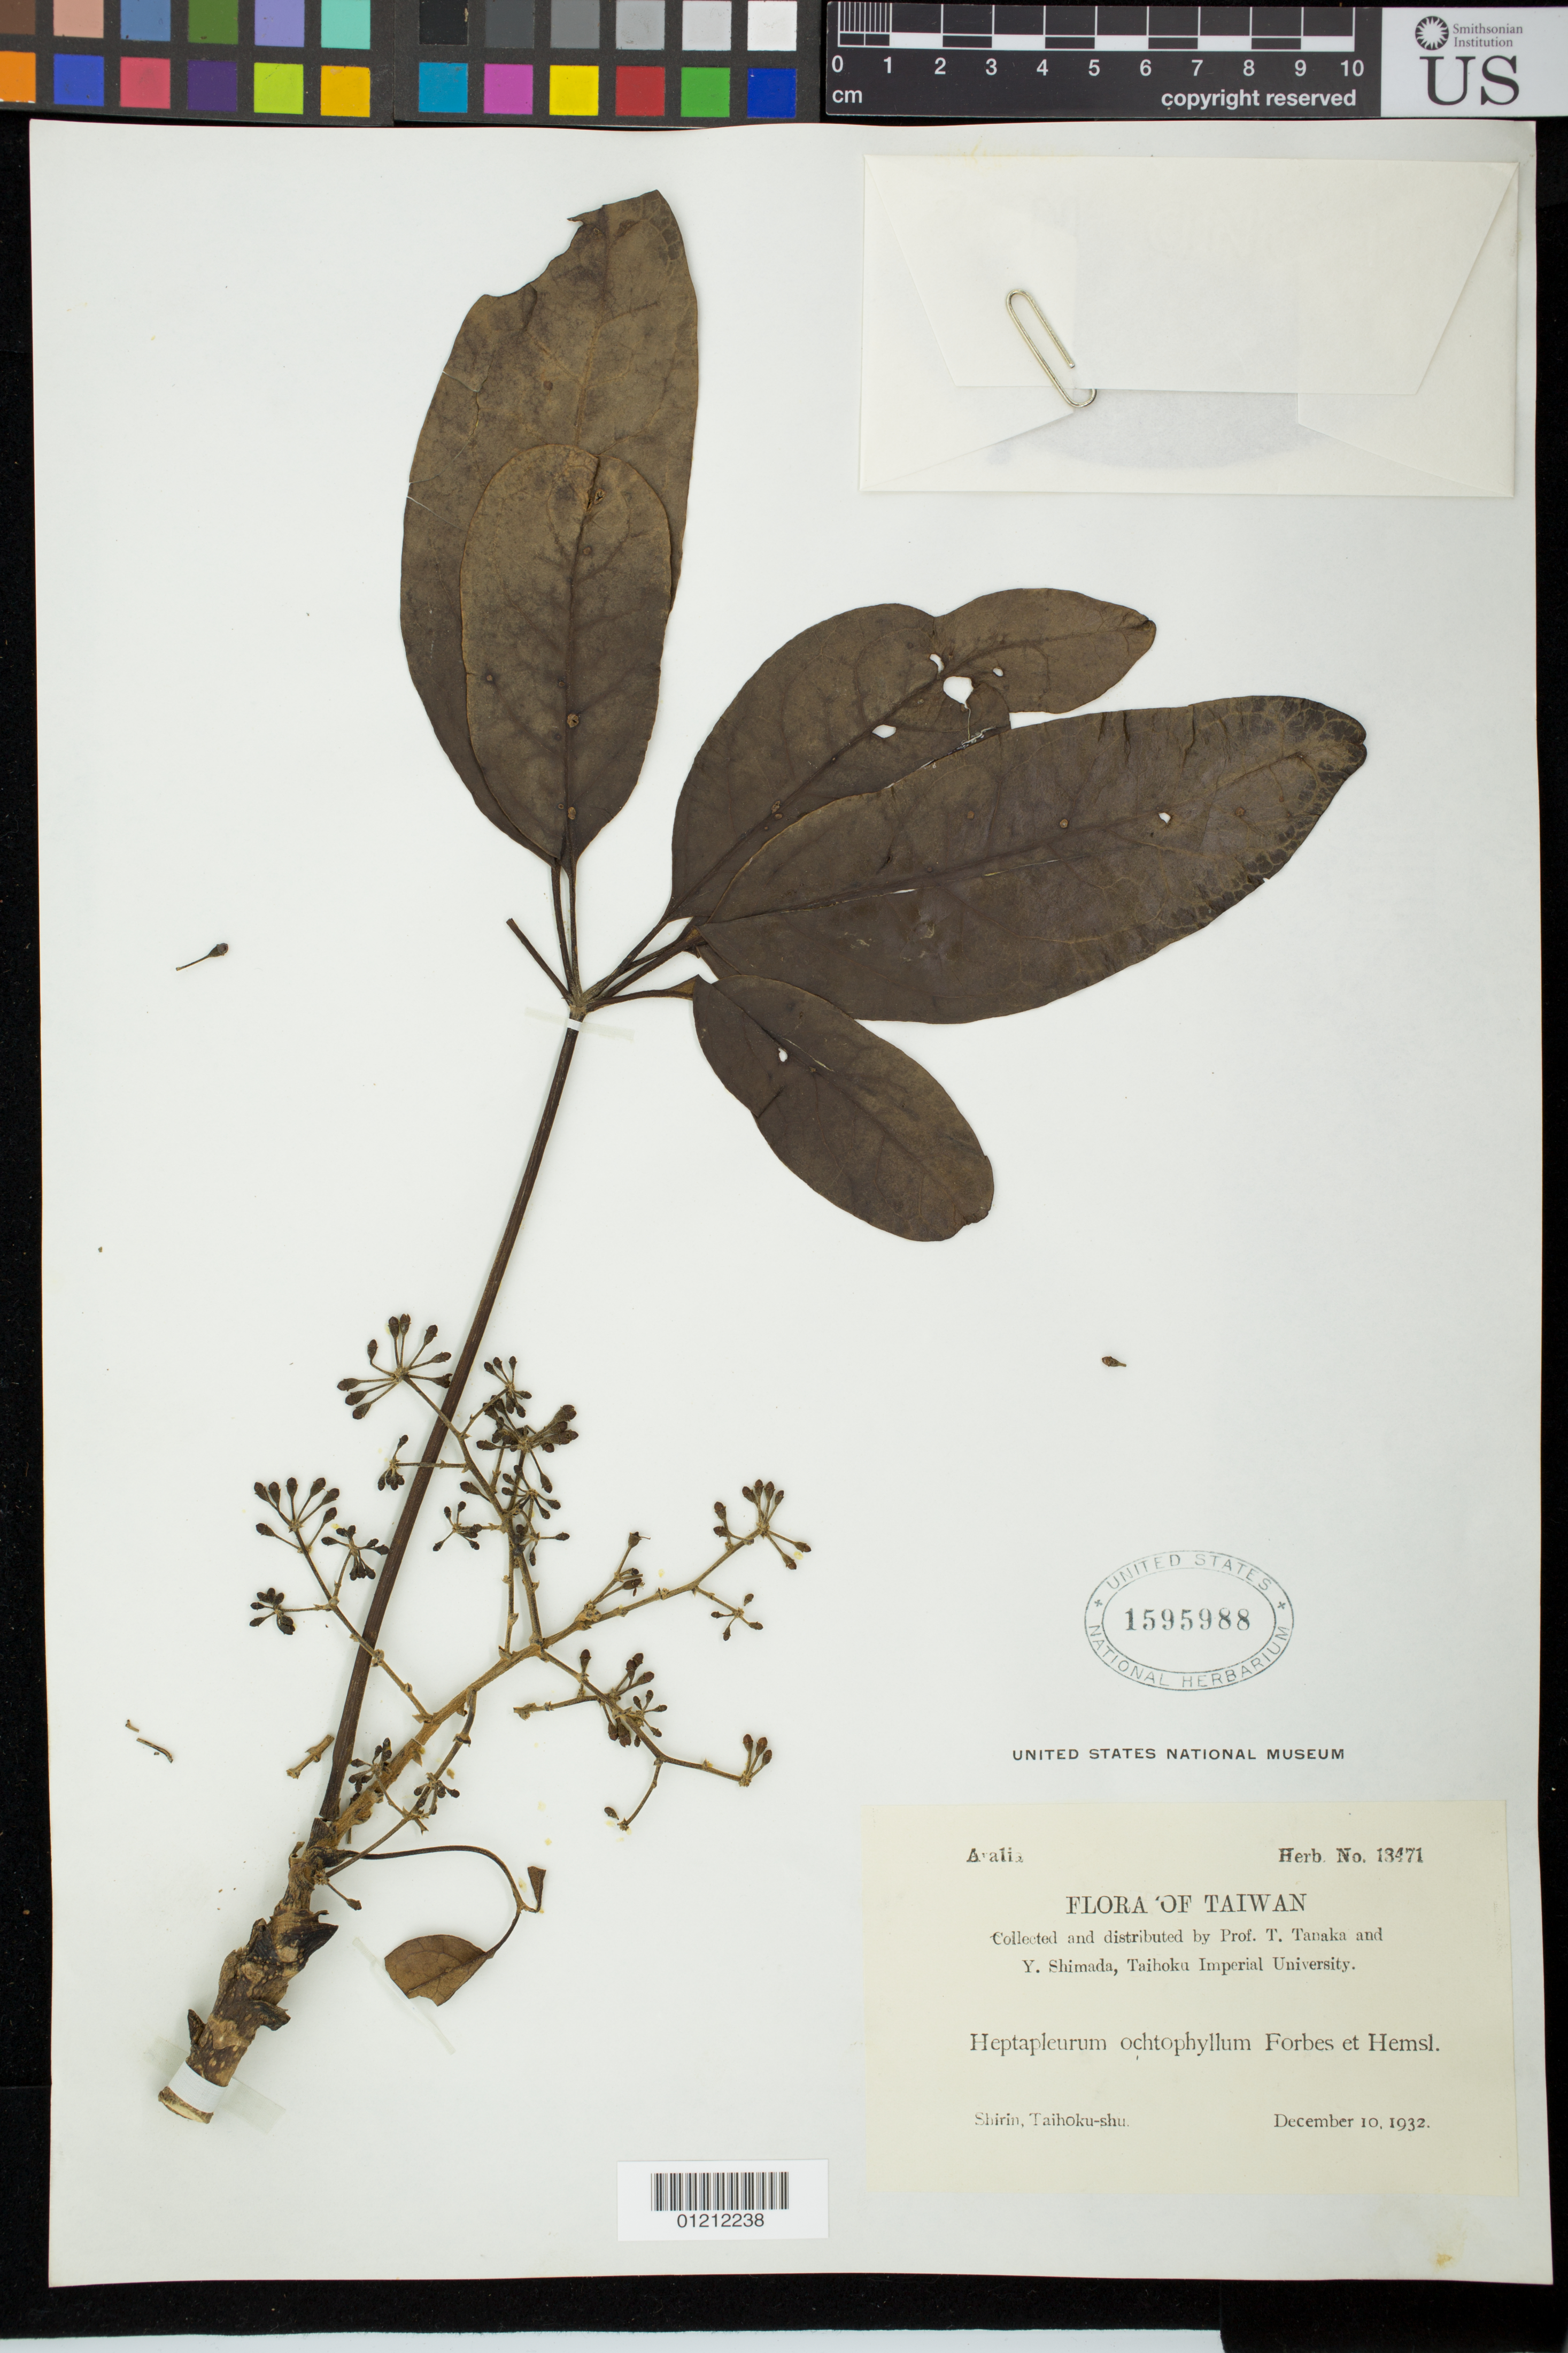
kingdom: Plantae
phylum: Tracheophyta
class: Magnoliopsida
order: Apiales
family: Araliaceae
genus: Schefflera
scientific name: Schefflera heptaphylla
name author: (L.) Frodin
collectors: T. Tanaka & Y. Shimada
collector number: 13471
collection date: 1932-12-10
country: Taiwan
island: Taiwan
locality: Shirin, Taihoku-shu.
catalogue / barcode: US 1595988